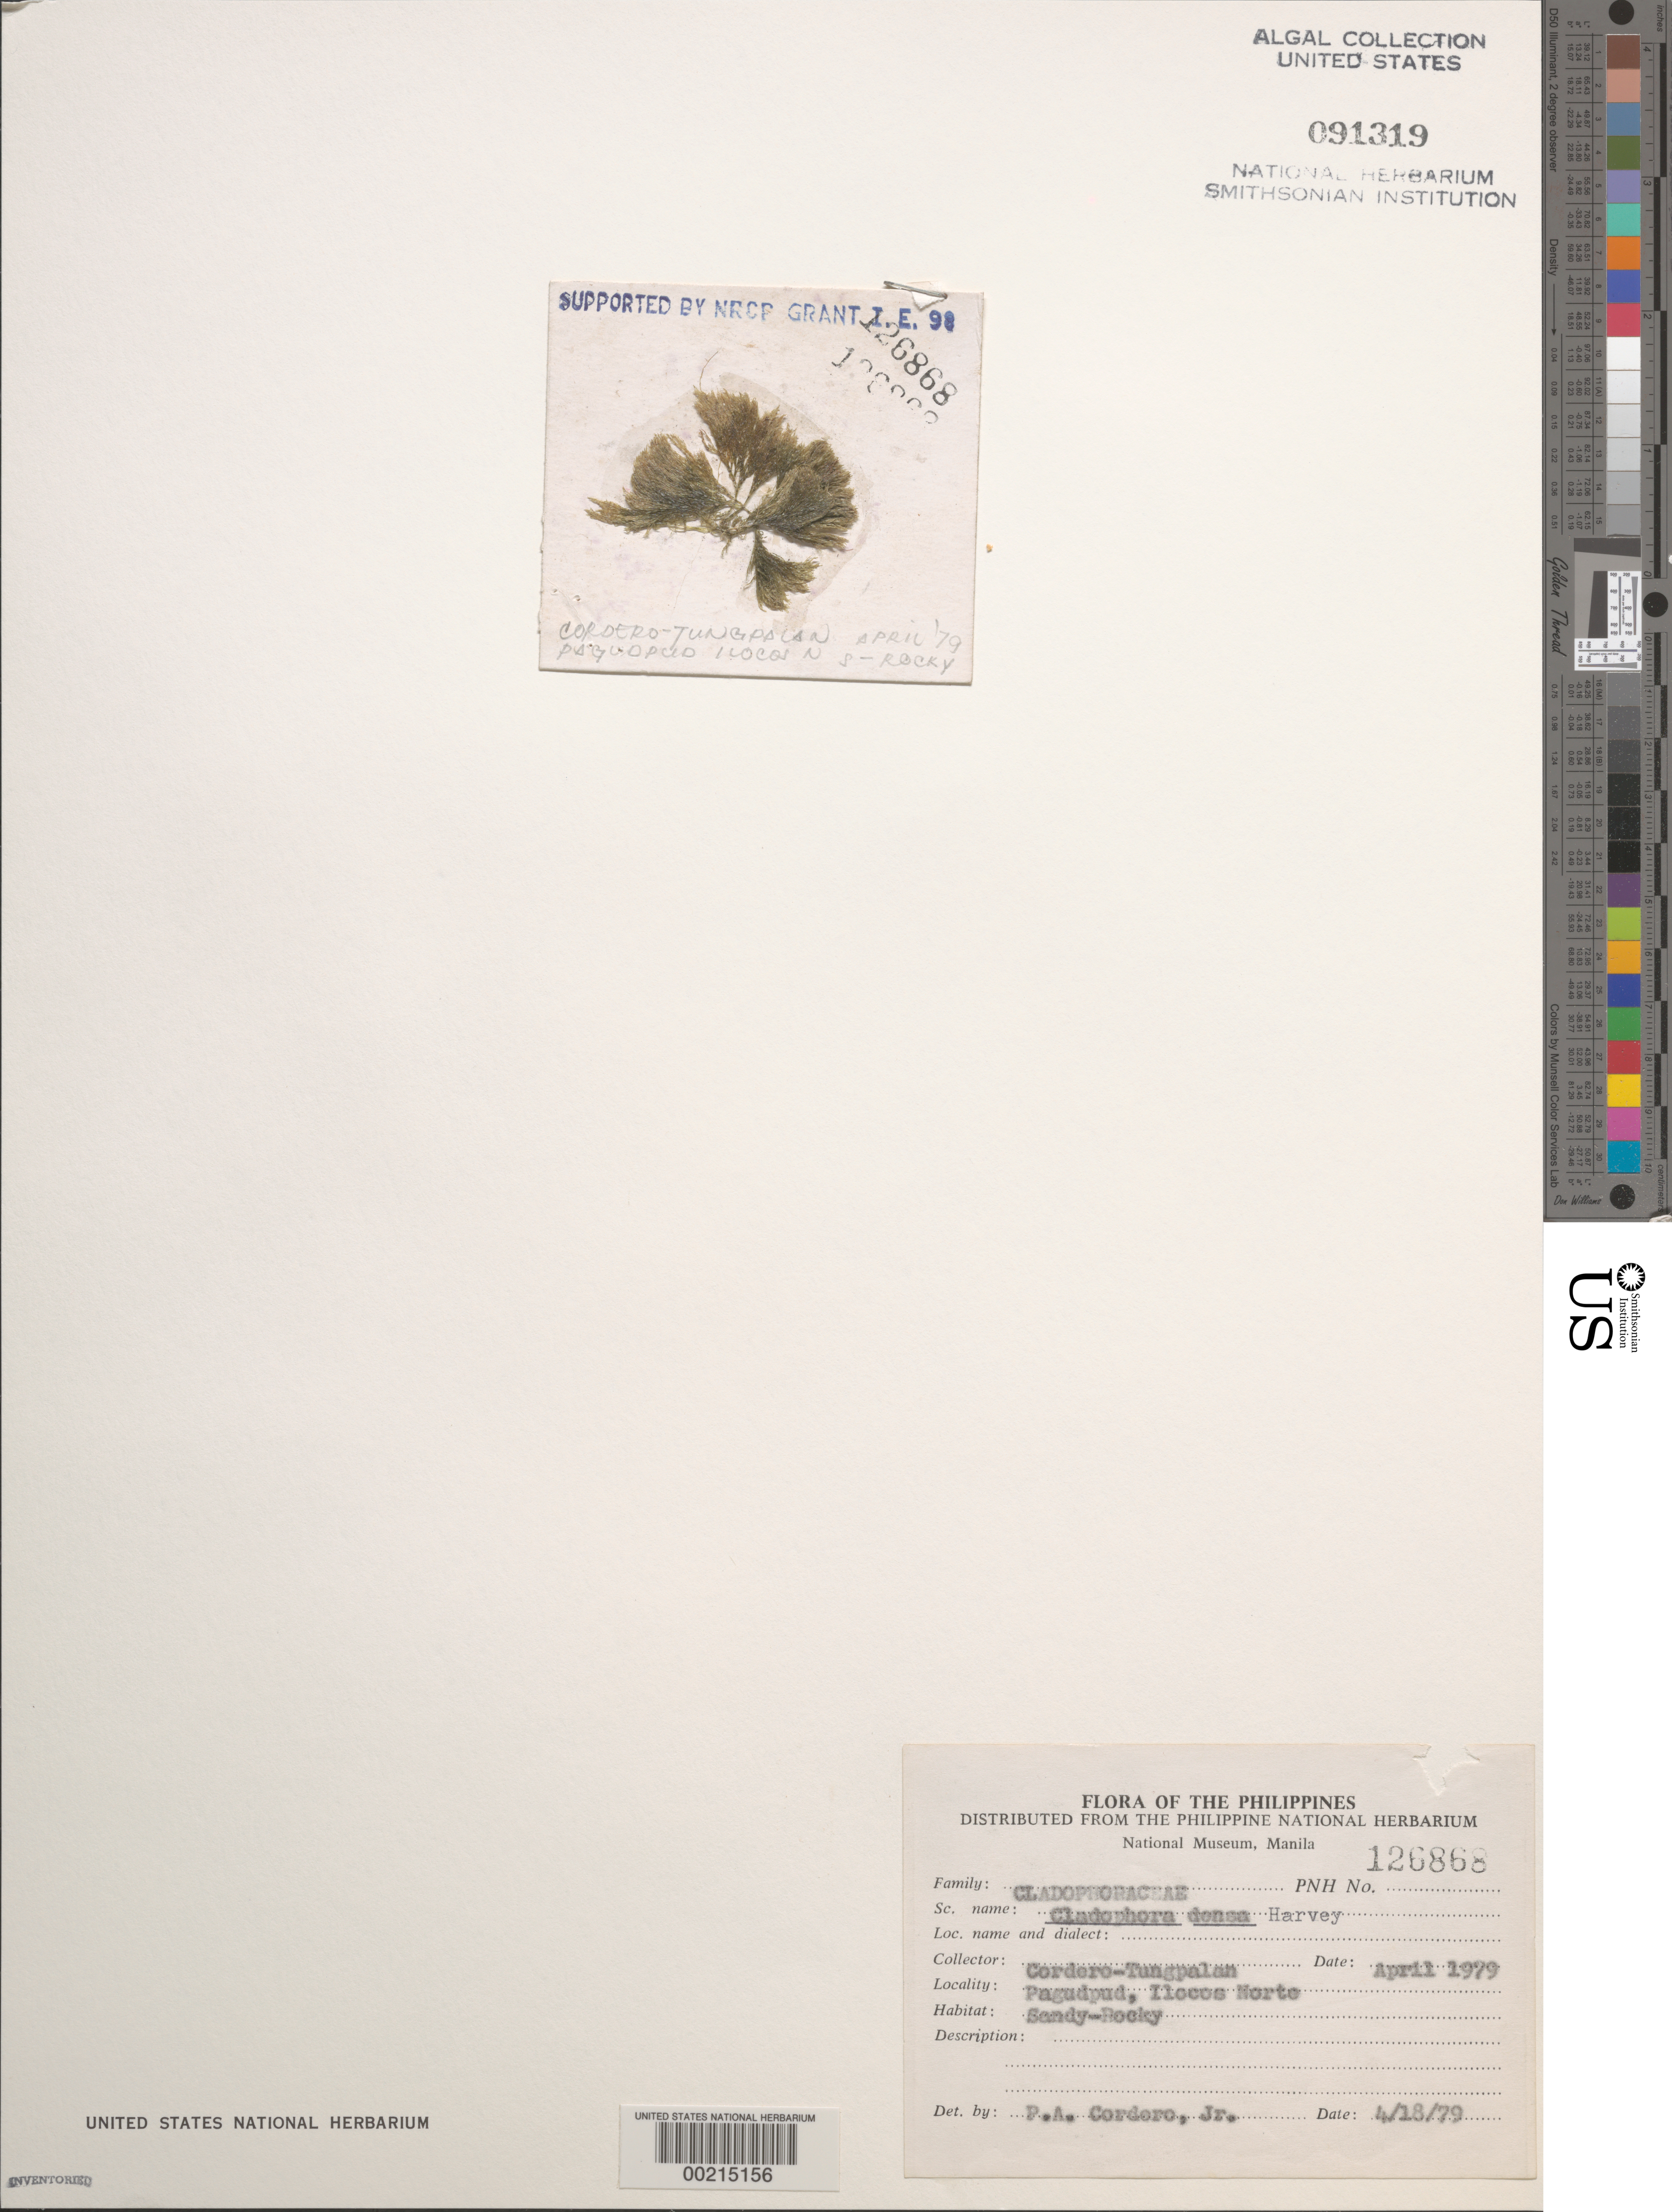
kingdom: Plantae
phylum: Chlorophyta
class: Ulvophyceae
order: Cladophorales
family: Cladophoraceae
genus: Lychaete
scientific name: Lychaete sakaii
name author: (I.A. Abbott) M.J. Wynne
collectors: P. A. Cordero & A. Tungpalan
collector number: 126868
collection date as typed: Apr 1979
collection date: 1979-04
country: Philippines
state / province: Ilocos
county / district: Ilocos Norte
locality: Pagudpud, ilocos norte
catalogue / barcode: US 91319